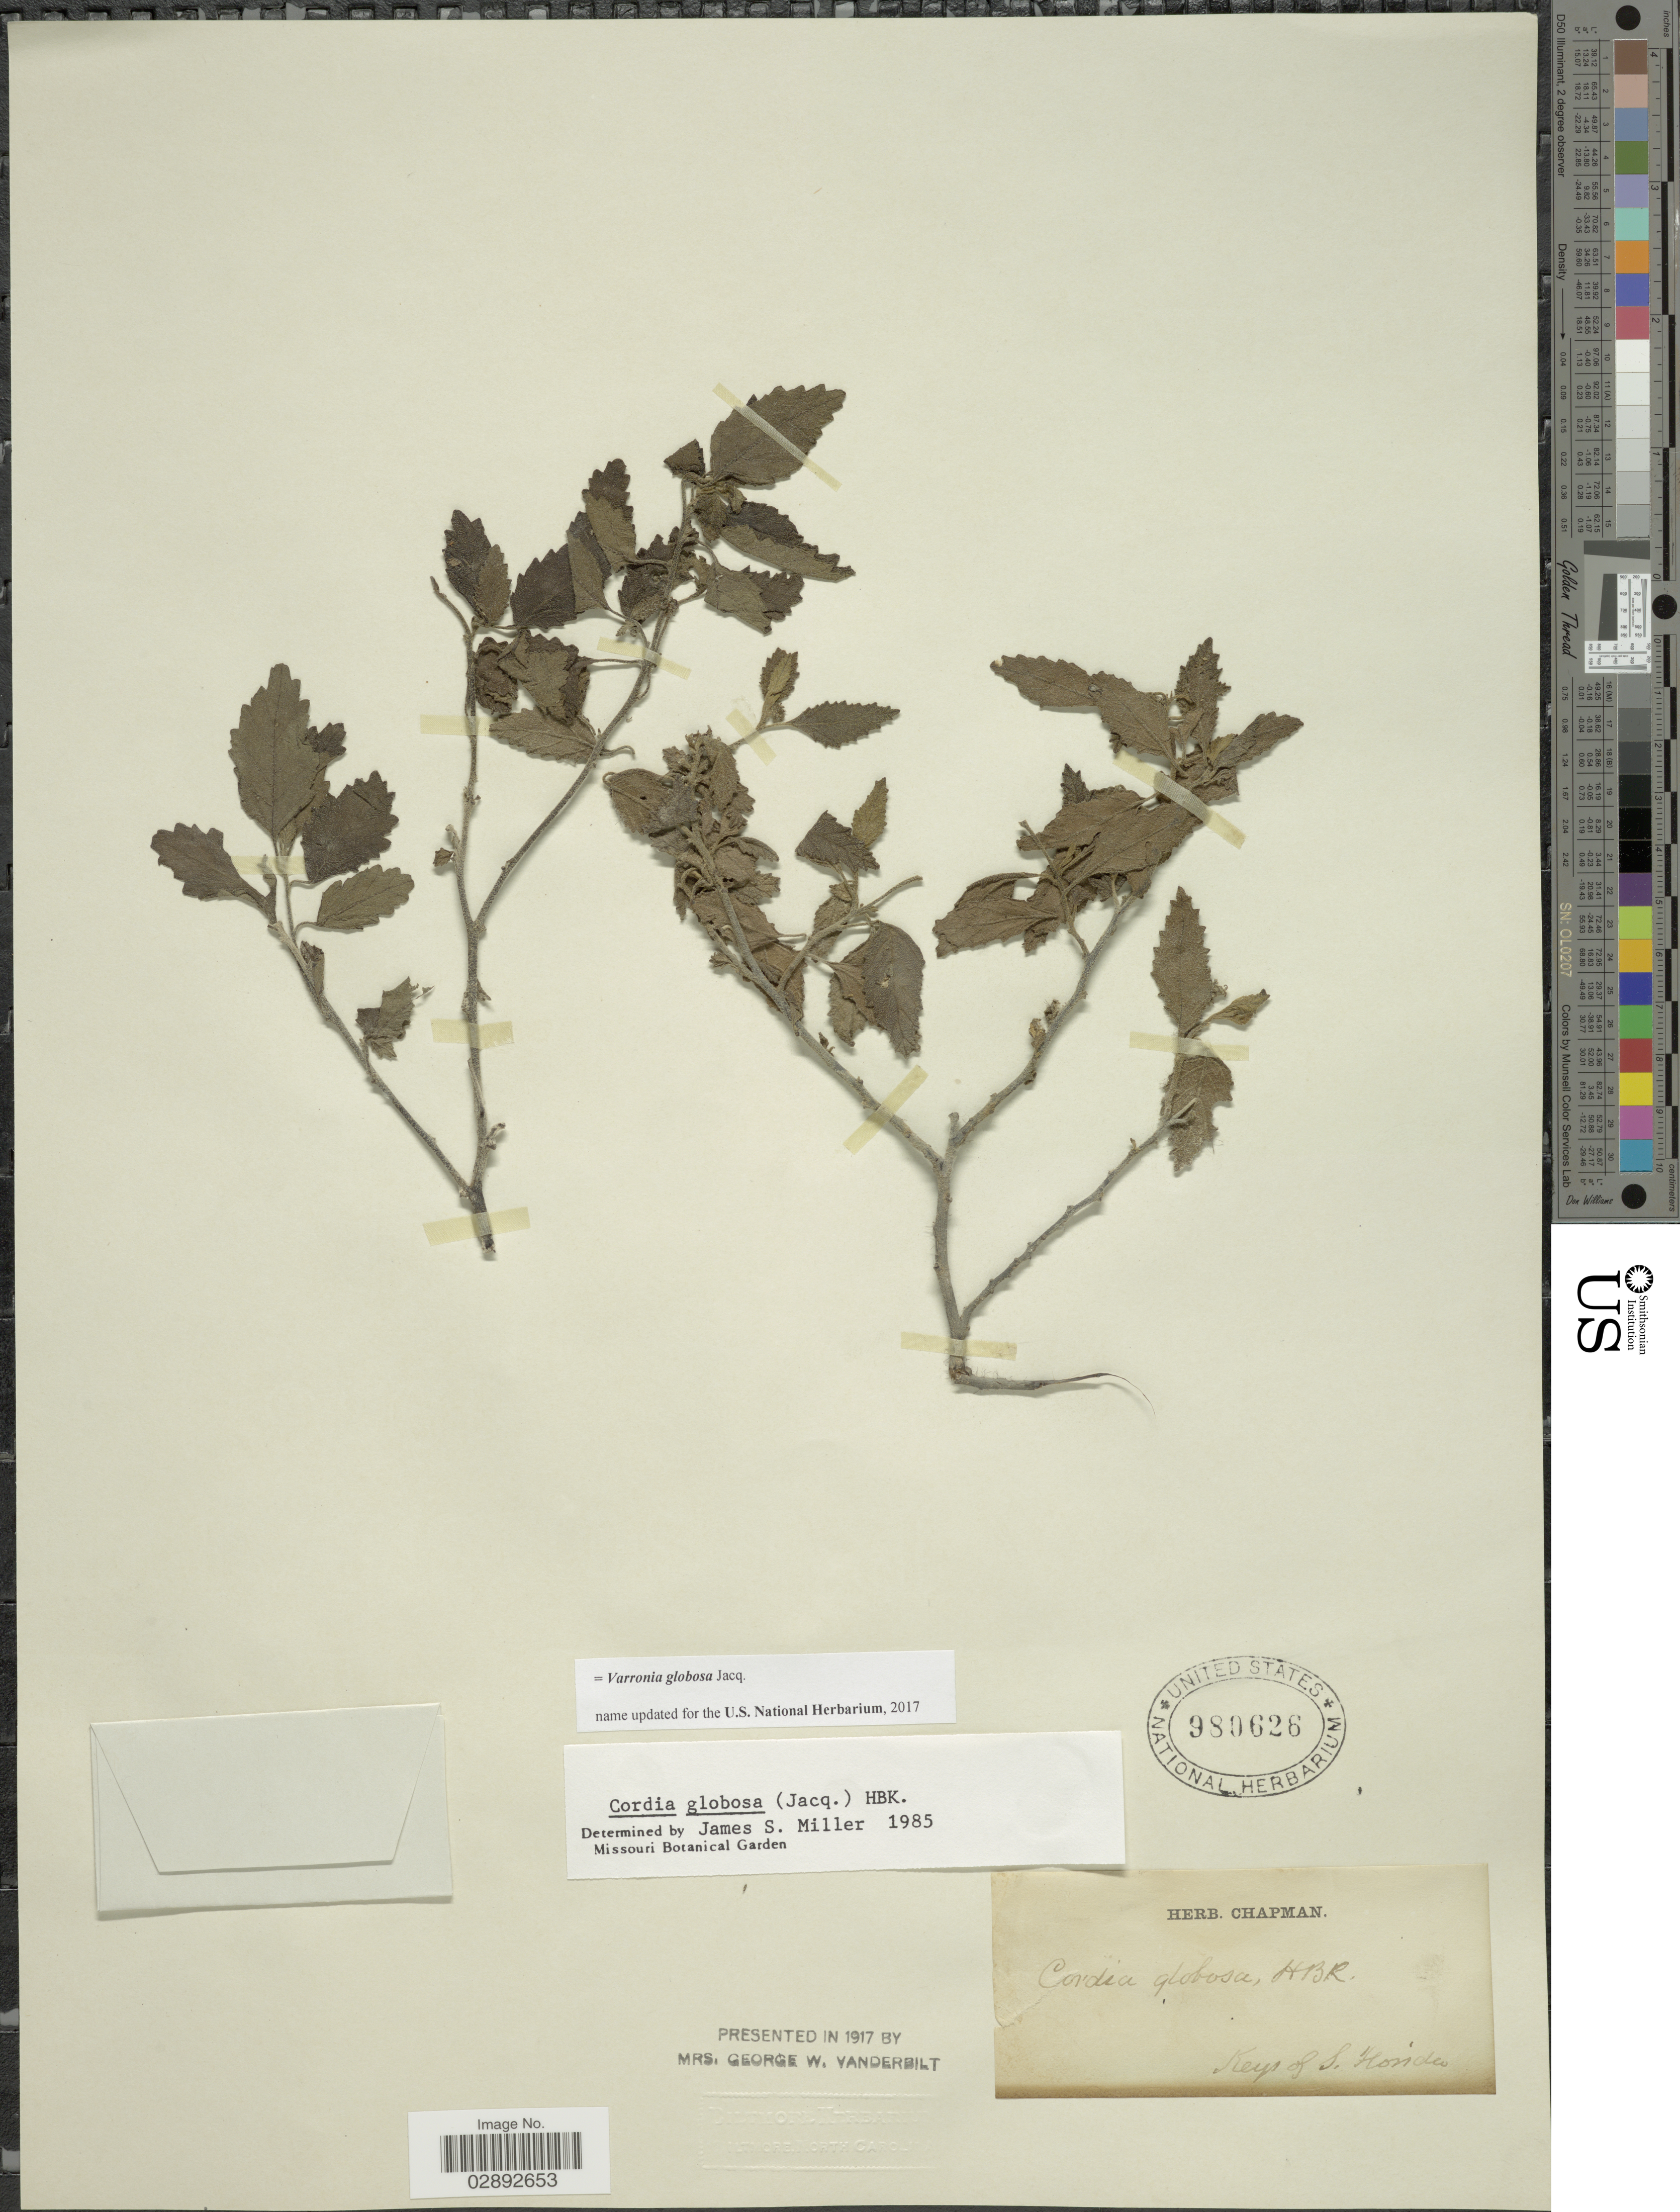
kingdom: Plantae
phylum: Tracheophyta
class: Magnoliopsida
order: Boraginales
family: Cordiaceae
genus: Varronia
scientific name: Varronia globosa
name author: Jacq.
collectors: ex herb. Chapman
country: United States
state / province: Florida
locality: Keys of S. Florida.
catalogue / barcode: US 980626